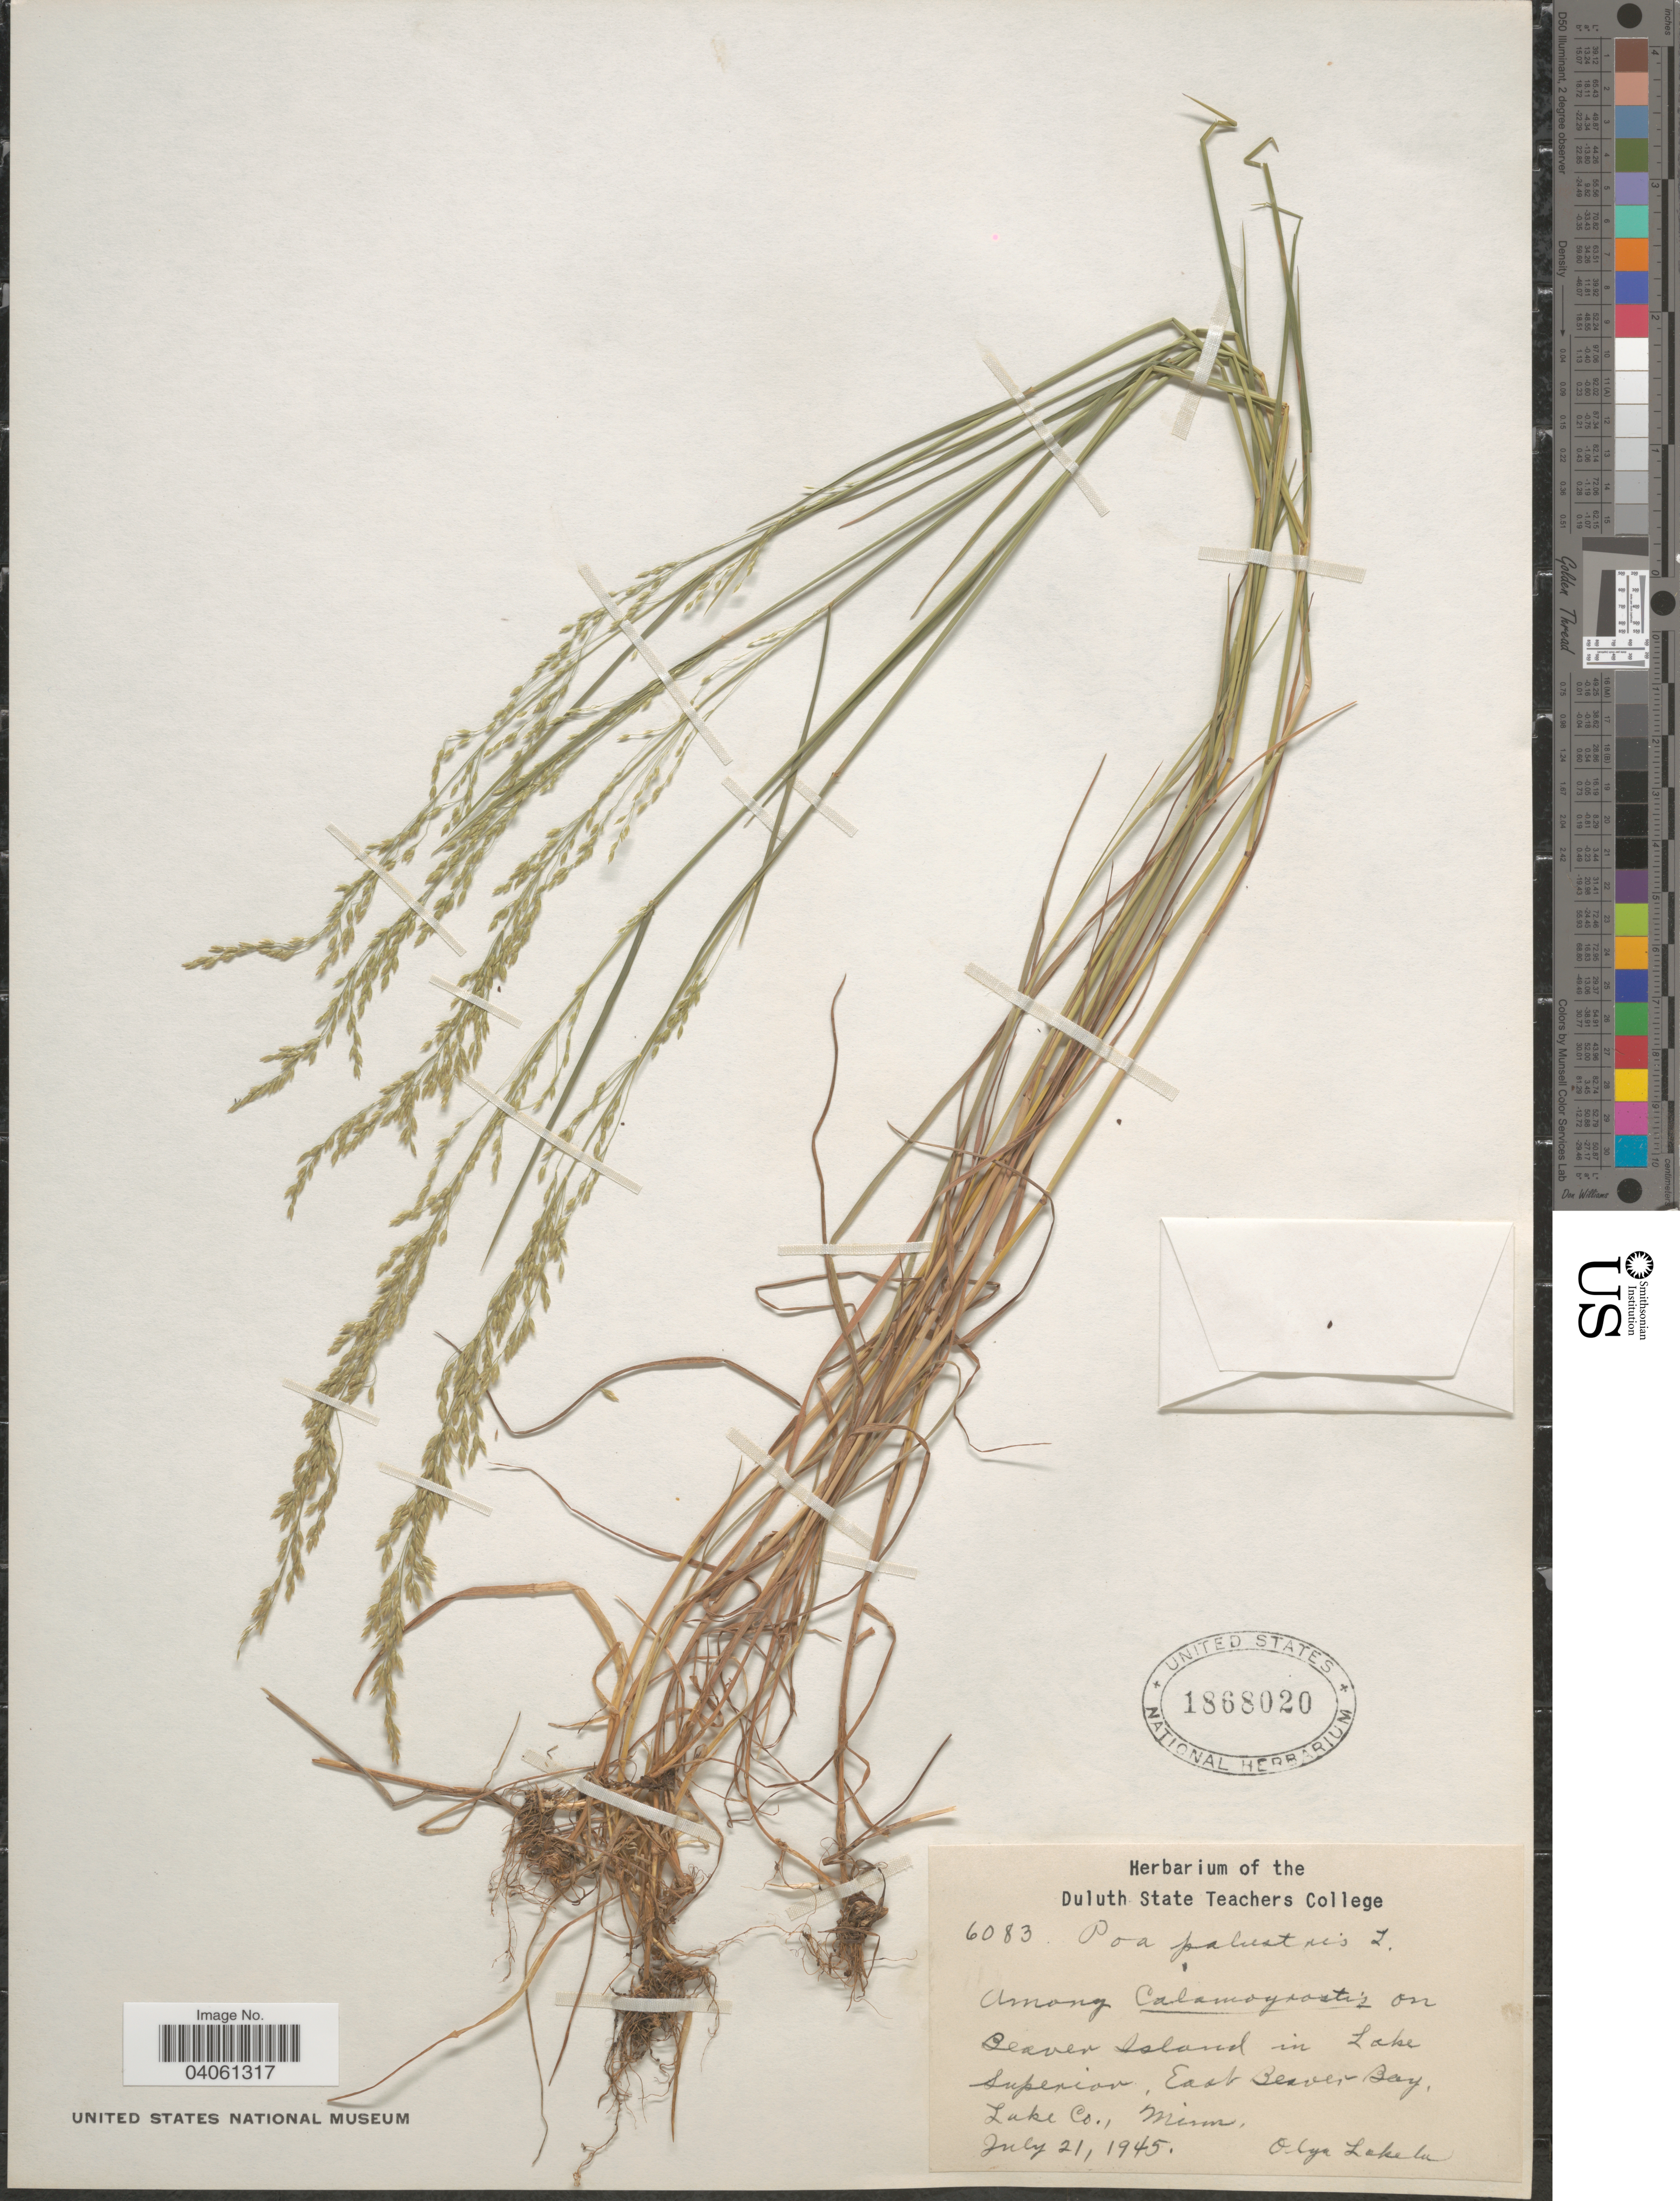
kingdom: Plantae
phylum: Tracheophyta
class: Liliopsida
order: Poales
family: Poaceae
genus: Poa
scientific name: Poa palustris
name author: L.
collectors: O. K. Lakela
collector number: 6083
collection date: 1945-07-21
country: United States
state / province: Minnesota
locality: Among Calamognostis on Beaver Island in Lake Superior. East Beaver Bay. Lake Co.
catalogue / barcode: US 1868020